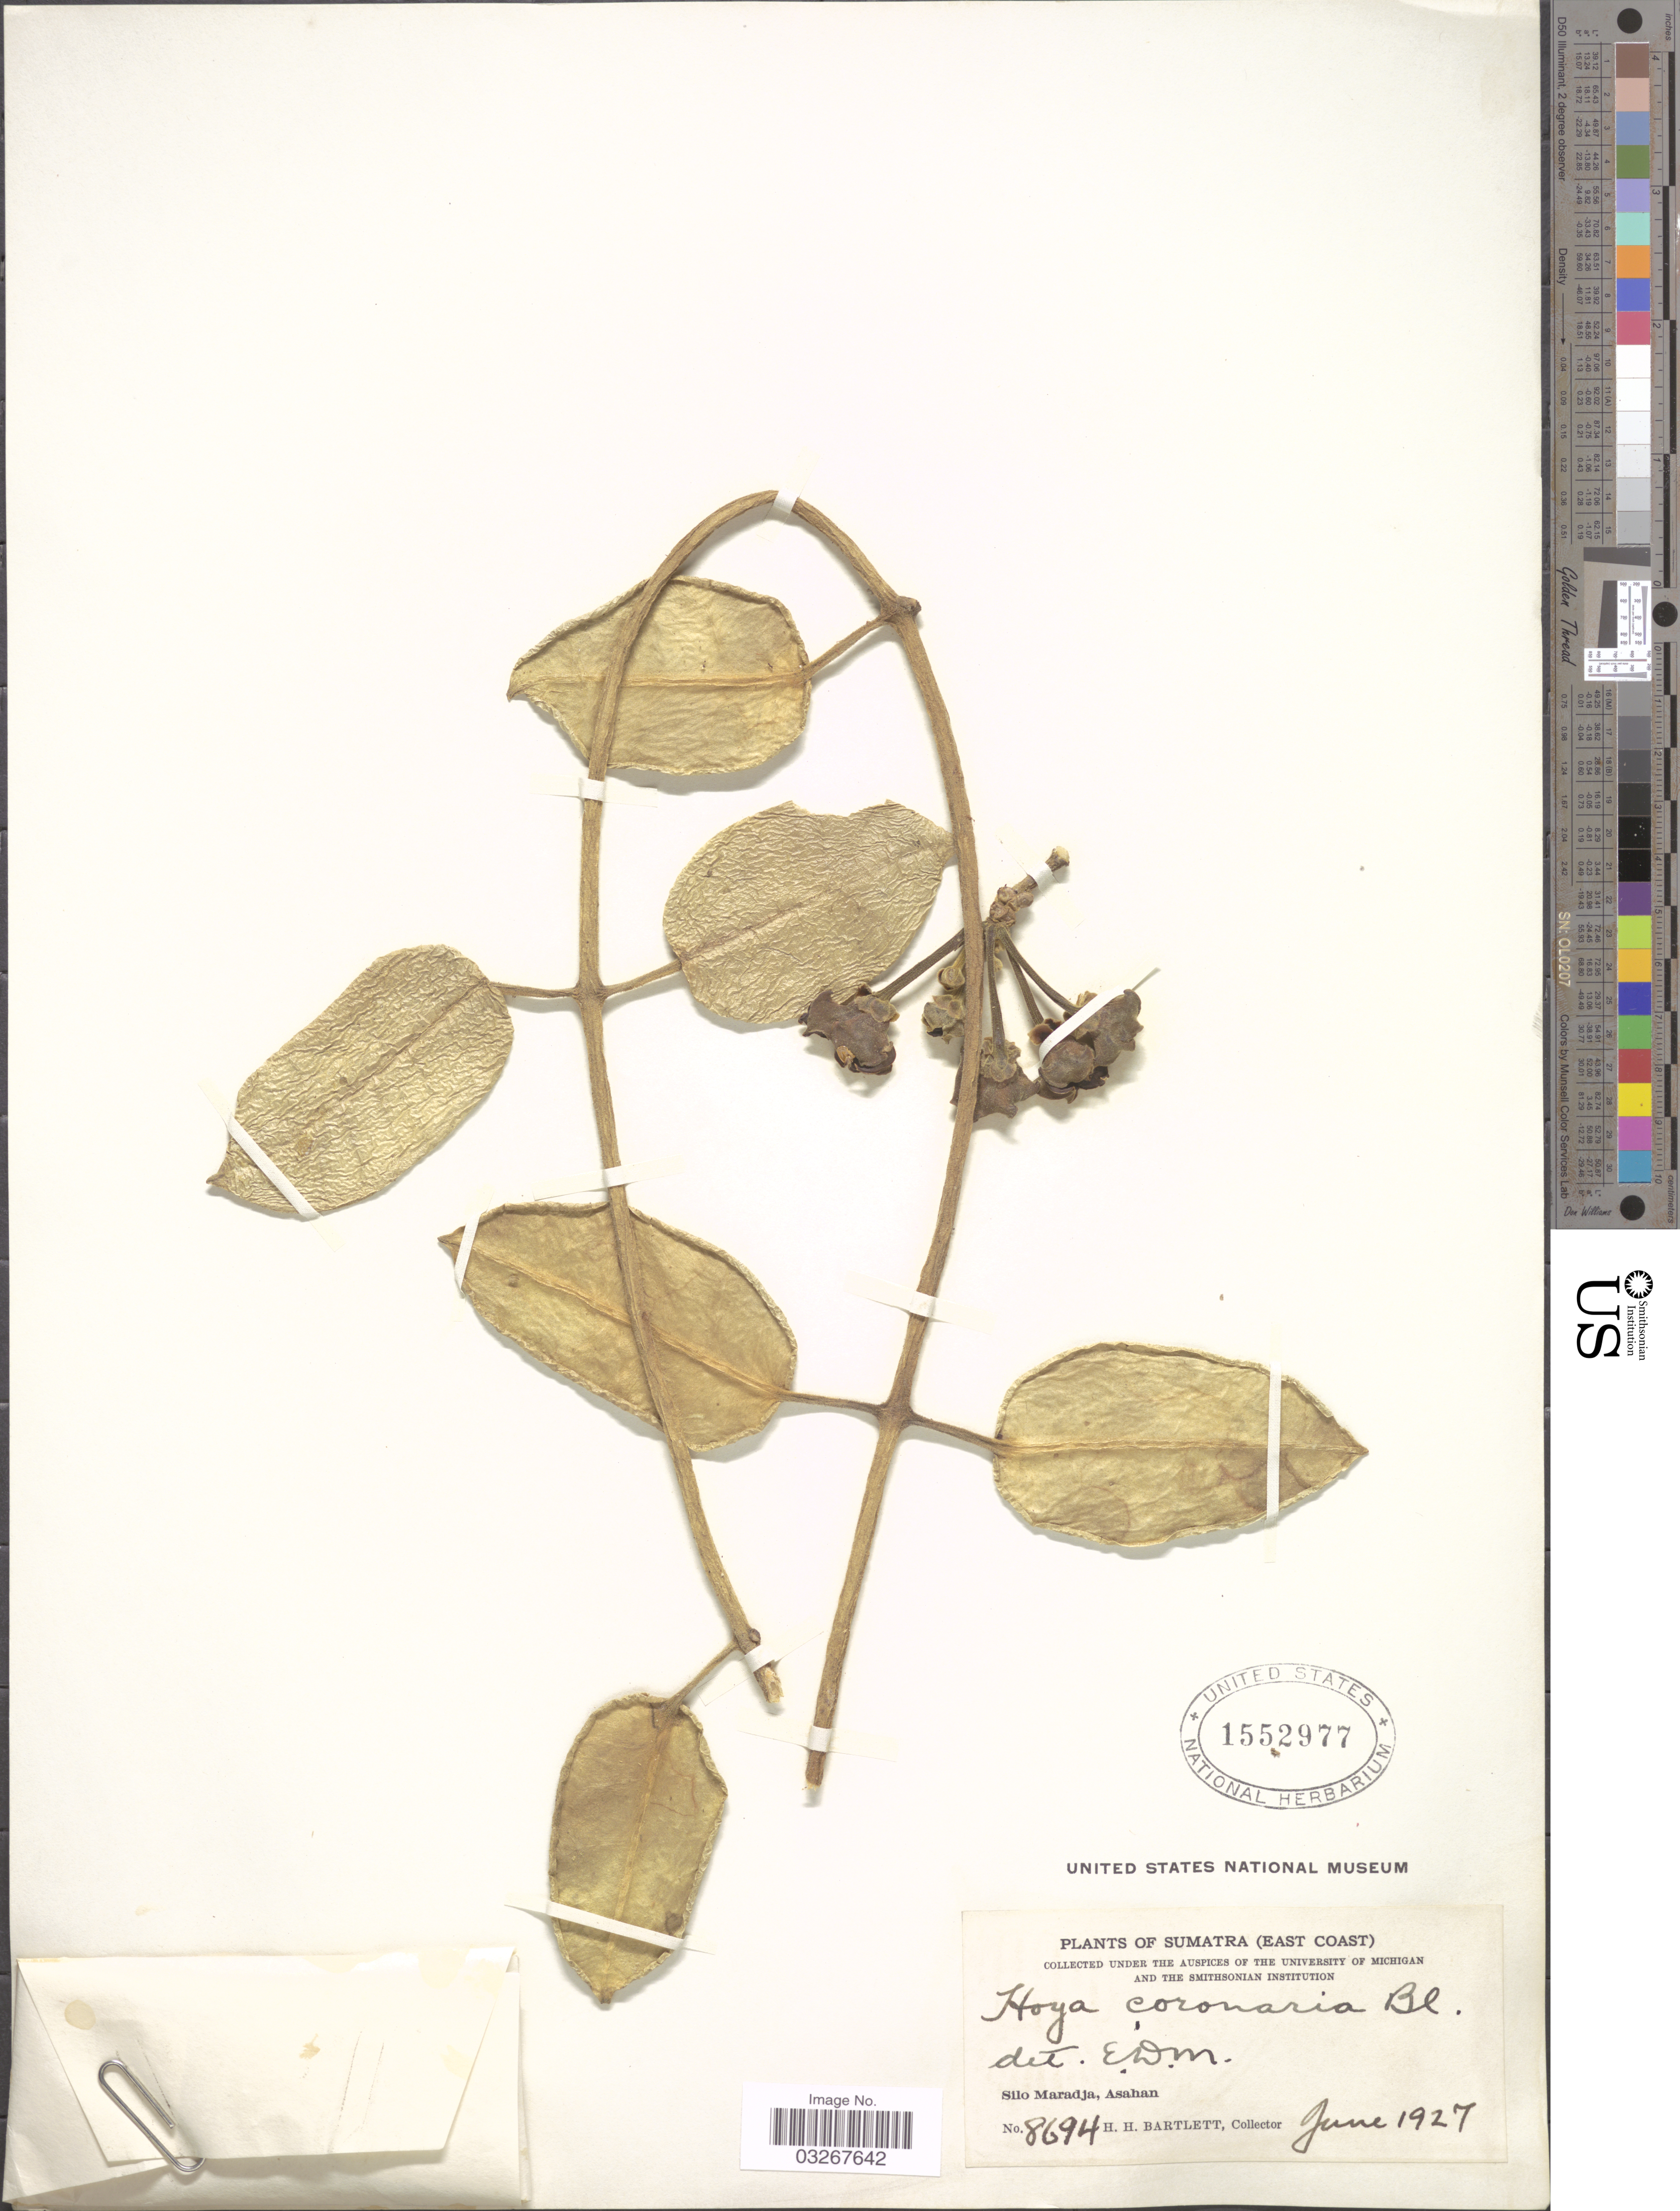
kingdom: Plantae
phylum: Tracheophyta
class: Magnoliopsida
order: Gentianales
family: Apocynaceae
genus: Hoya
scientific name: Hoya coronaria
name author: Blume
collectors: H. H. Bartlett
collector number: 8694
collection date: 1927-06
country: Indonesia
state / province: Sumatra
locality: (East Coast), Silo Maradja, Asahan.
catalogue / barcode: US 1552977